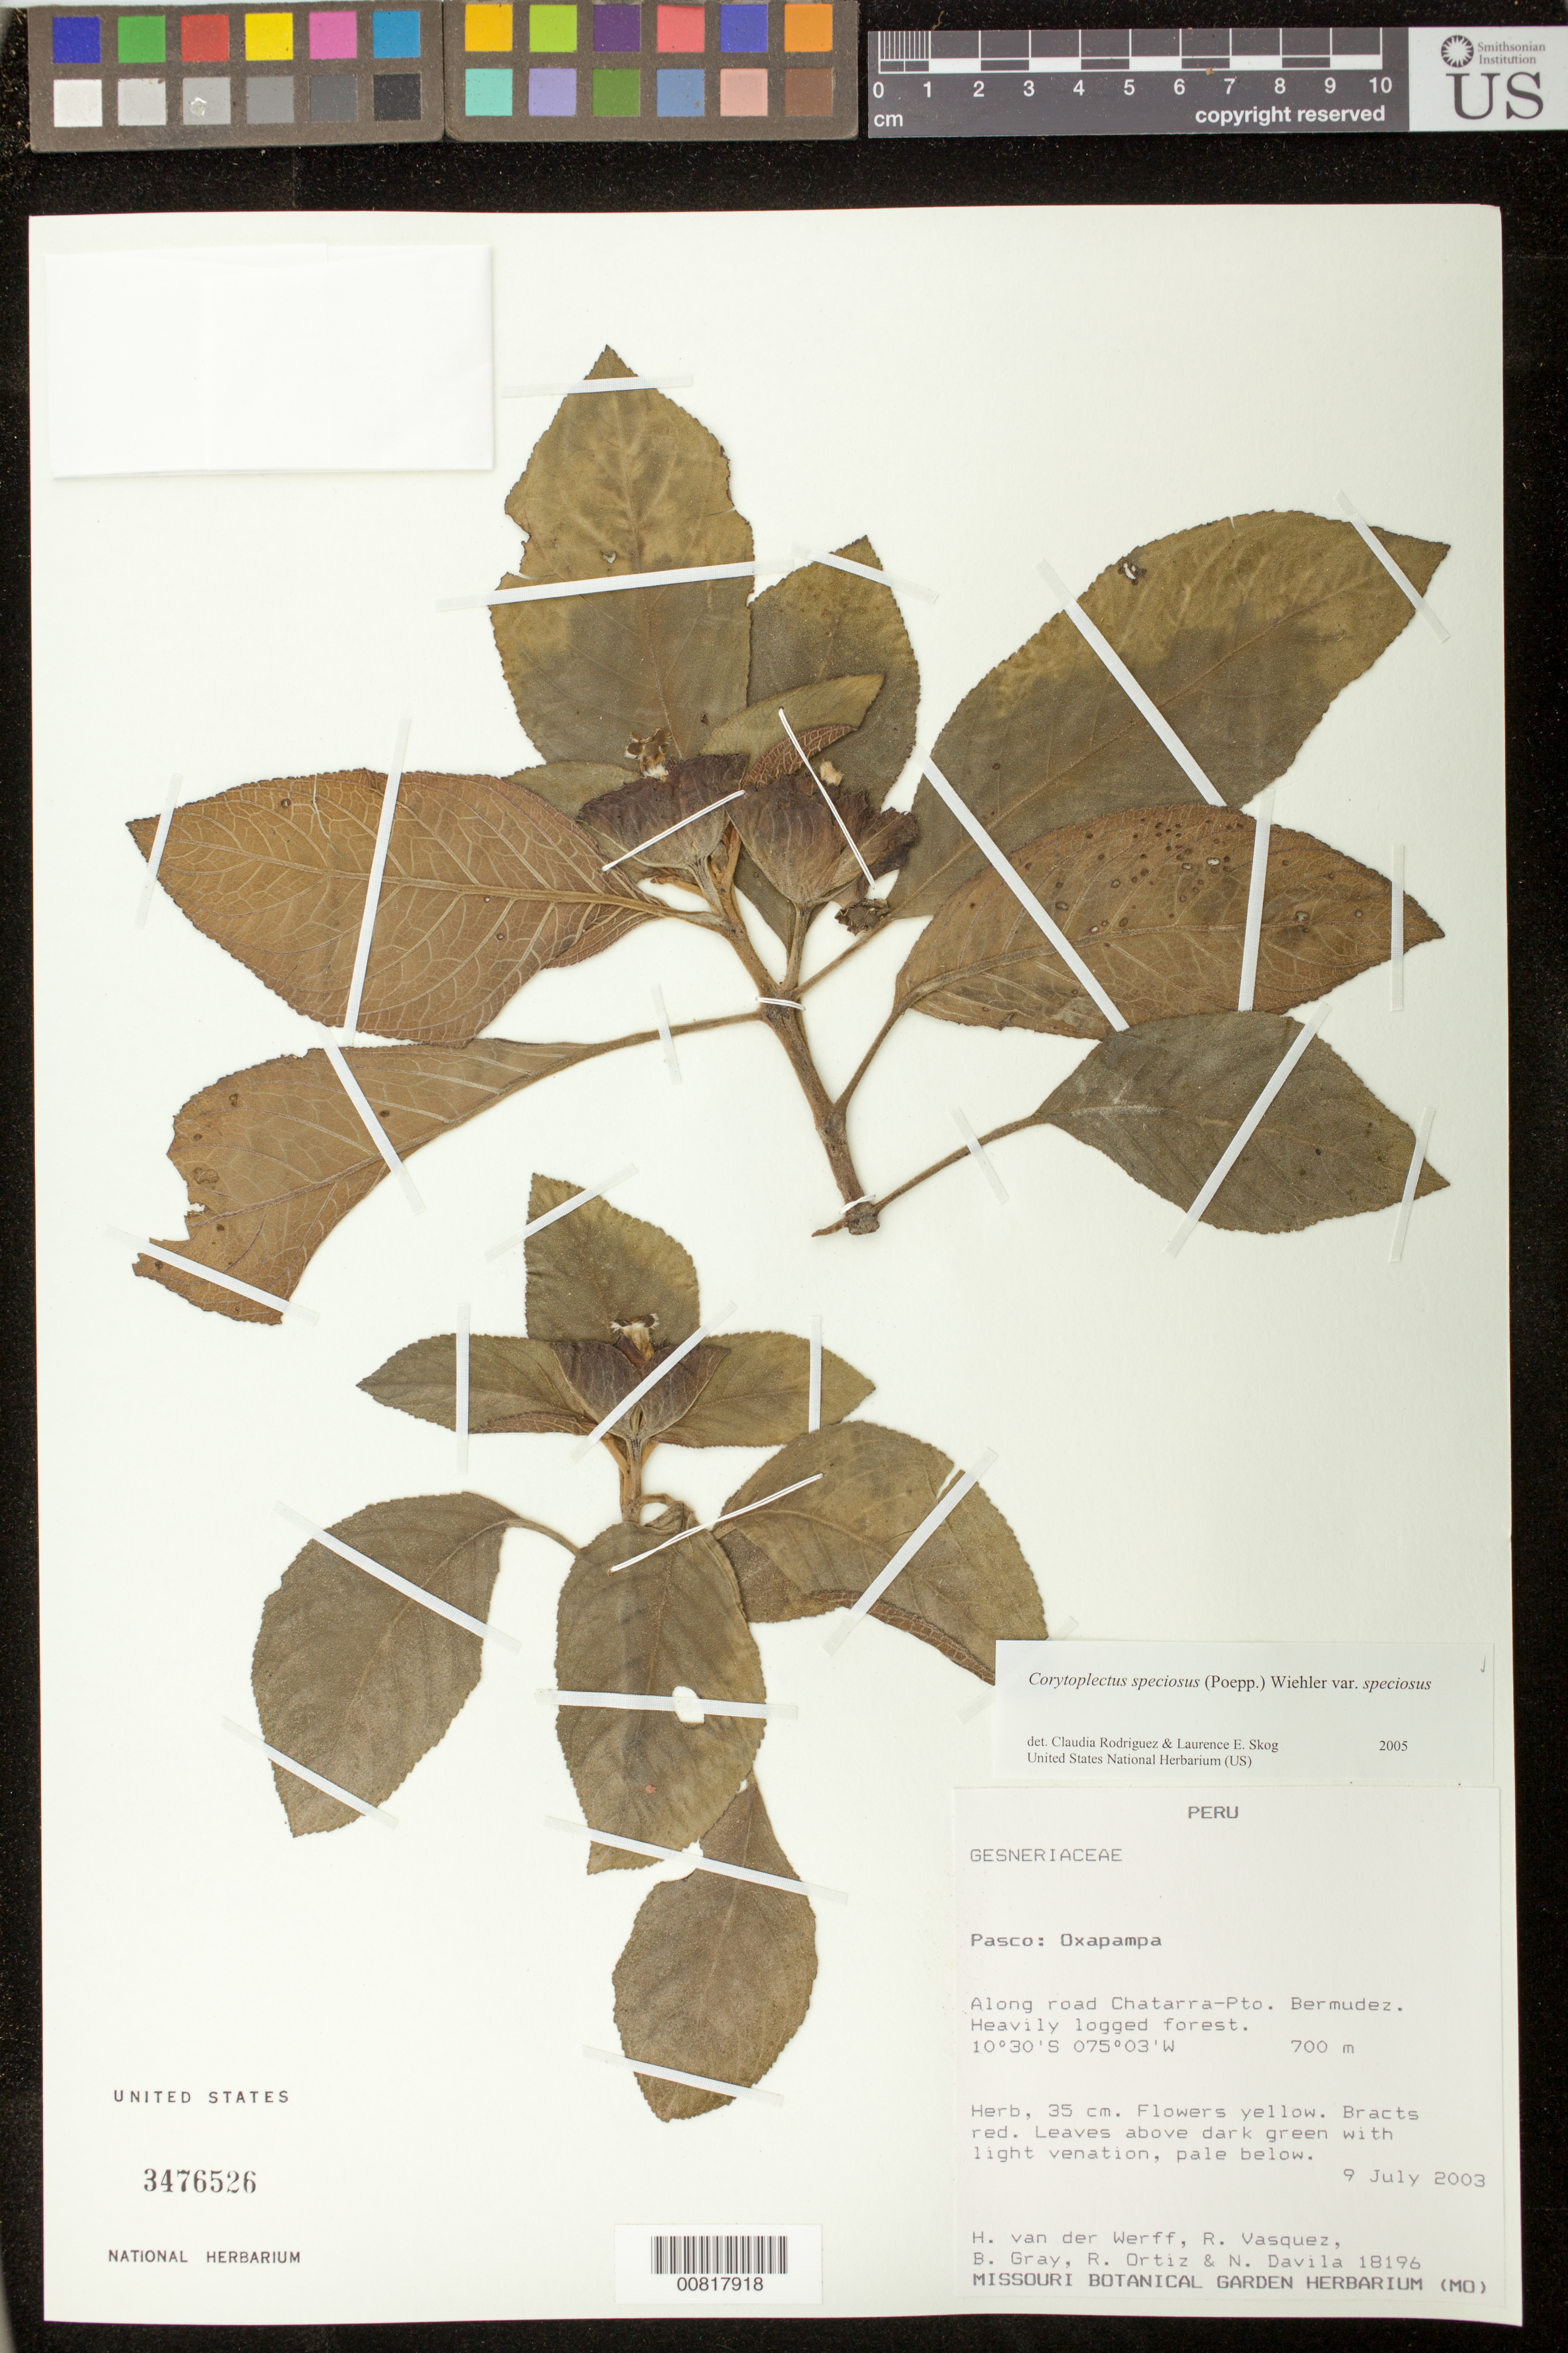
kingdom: Plantae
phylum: Tracheophyta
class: Magnoliopsida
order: Lamiales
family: Gesneriaceae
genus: Corytoplectus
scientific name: Corytoplectus speciosus var. speciosus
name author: (Poepp.) Wiehler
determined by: Skog, Laurence E.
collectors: H. van der Werff, R. Vásquez, B. Gray, R. del C. Ortiz & N. Davila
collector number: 18196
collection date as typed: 09 Jul 2003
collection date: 2003-07-09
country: Peru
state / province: Pasco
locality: Pasco: Oxapampa. Along road Chatarra-Pto. Bermudez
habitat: Heavily logged forest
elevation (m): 700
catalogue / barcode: US 3476526